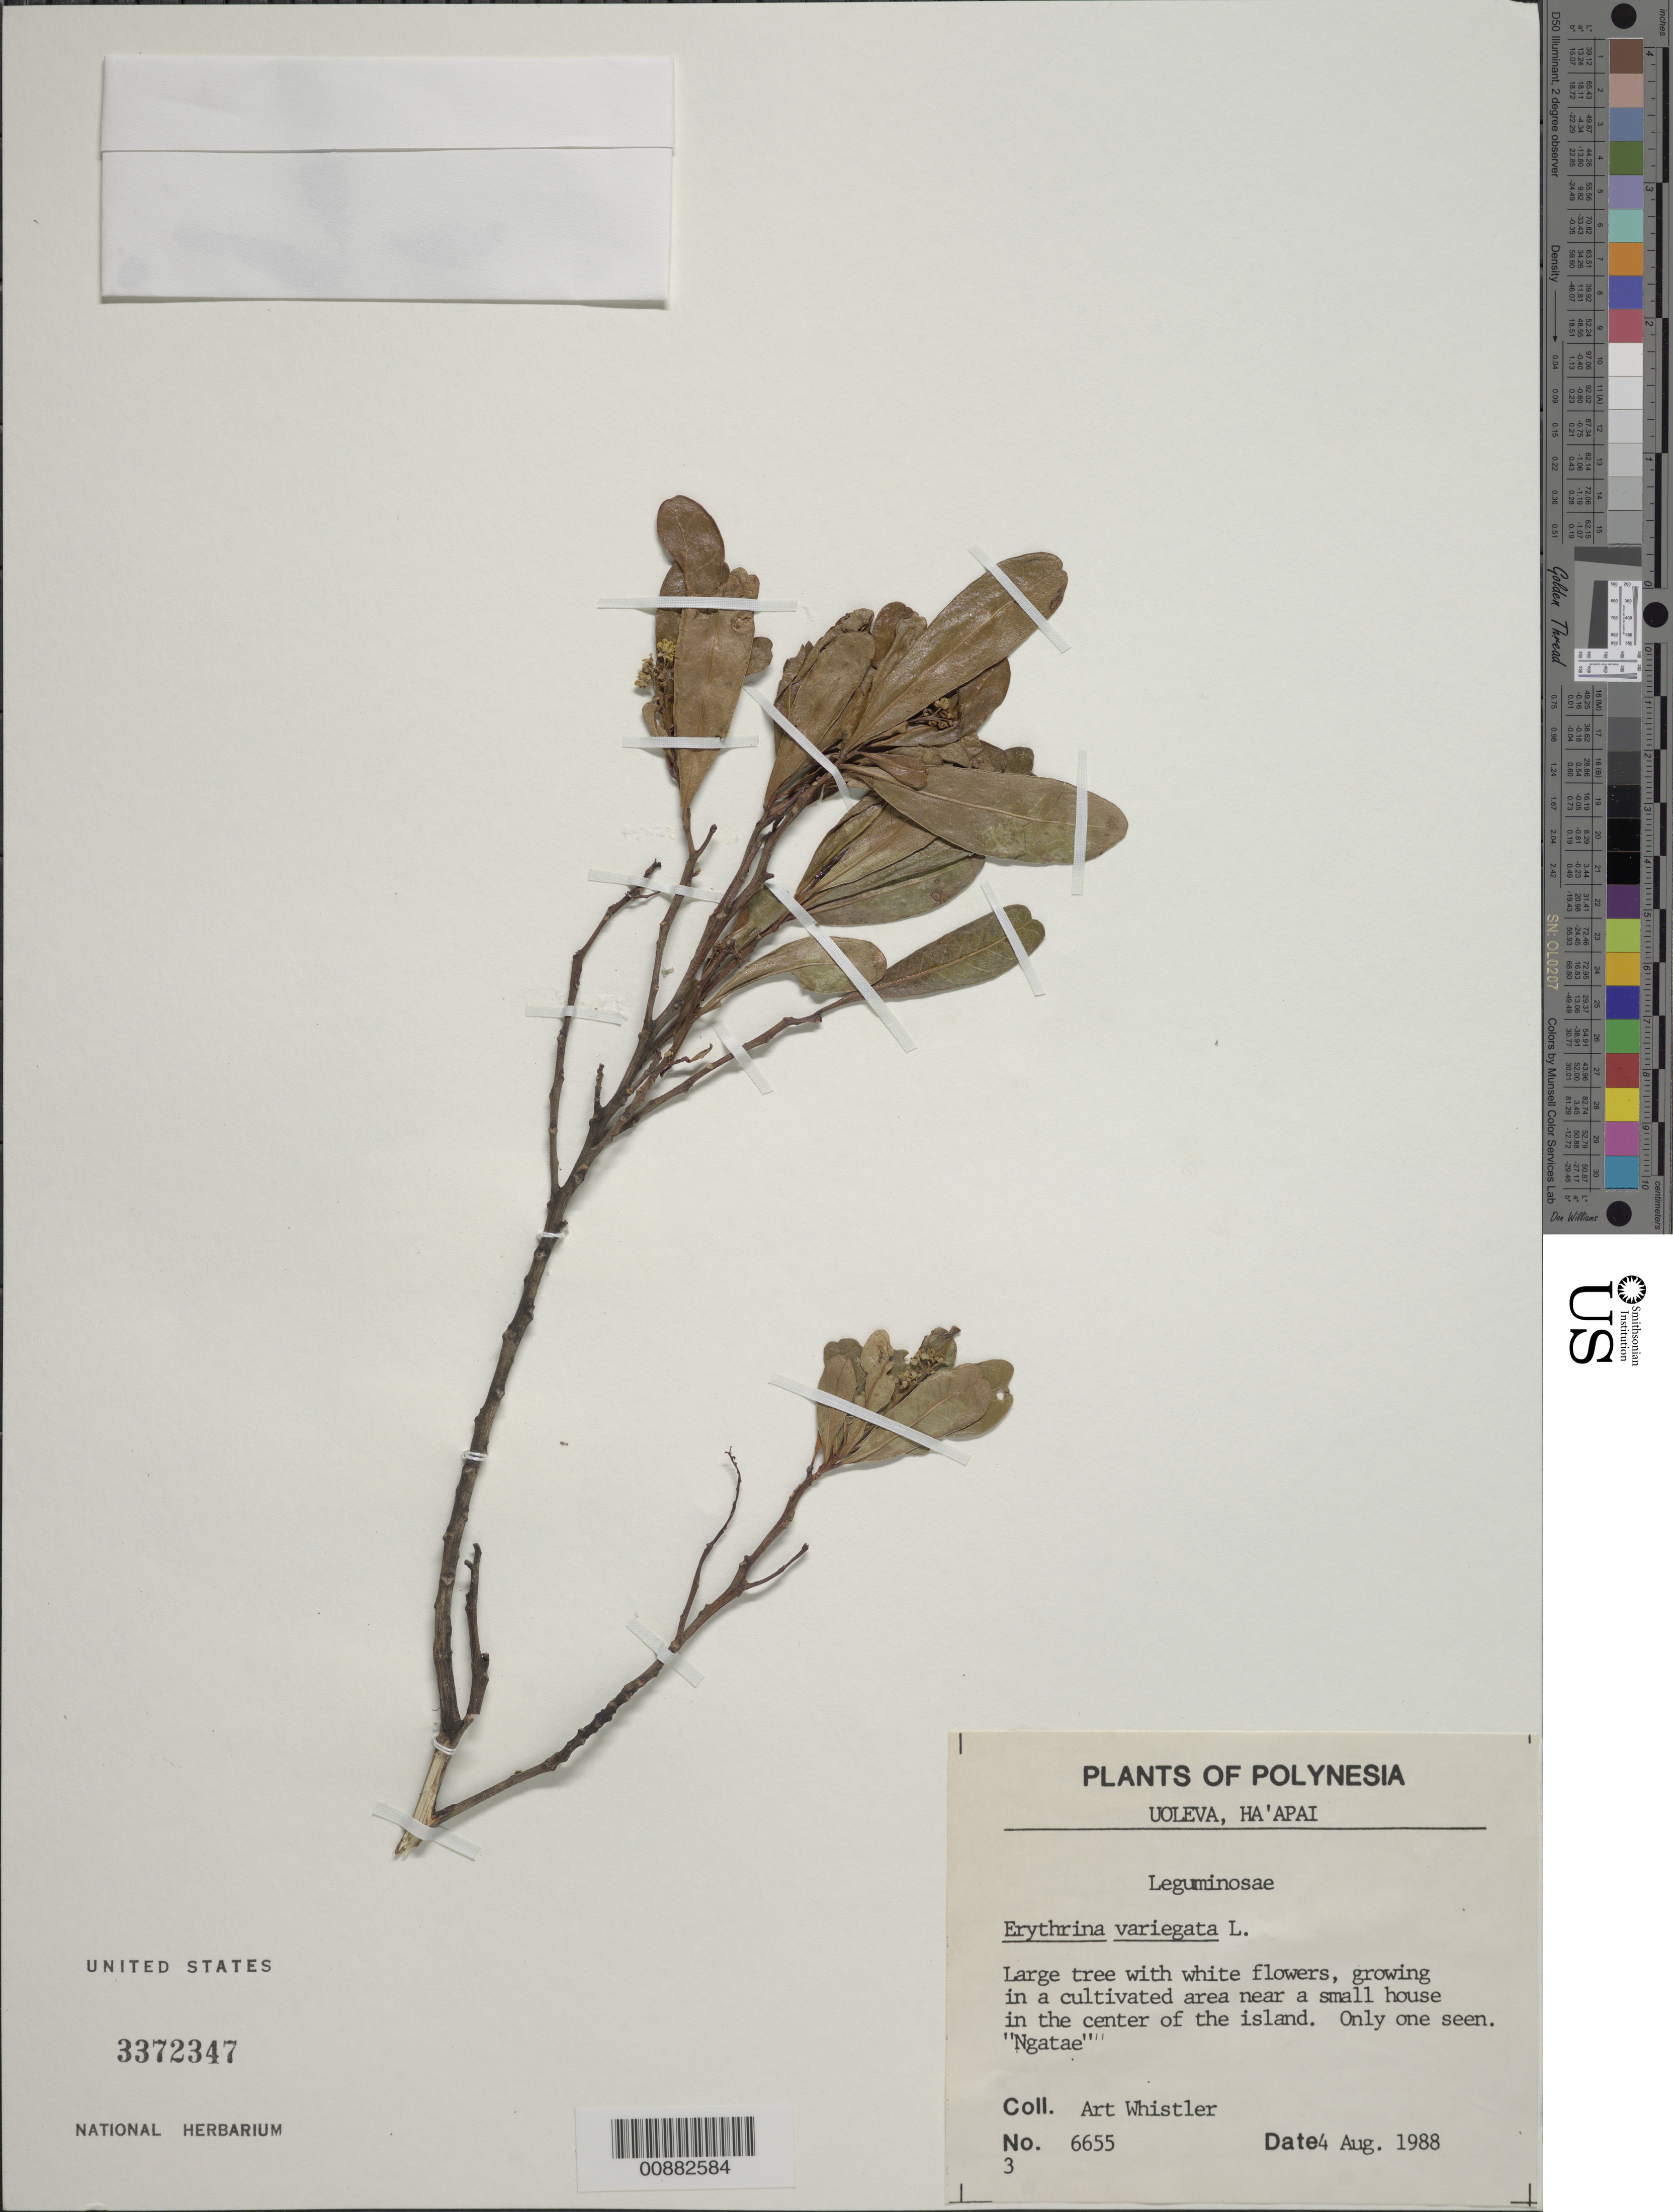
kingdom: Plantae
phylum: Tracheophyta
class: Magnoliopsida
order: Fabales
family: Fabaceae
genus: Erythrina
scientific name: Erythrina variegata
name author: L.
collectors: A. Whistler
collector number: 6655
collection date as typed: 04 Aug 1988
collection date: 1988-08-04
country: Tonga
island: Uoleva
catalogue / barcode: US 3372347